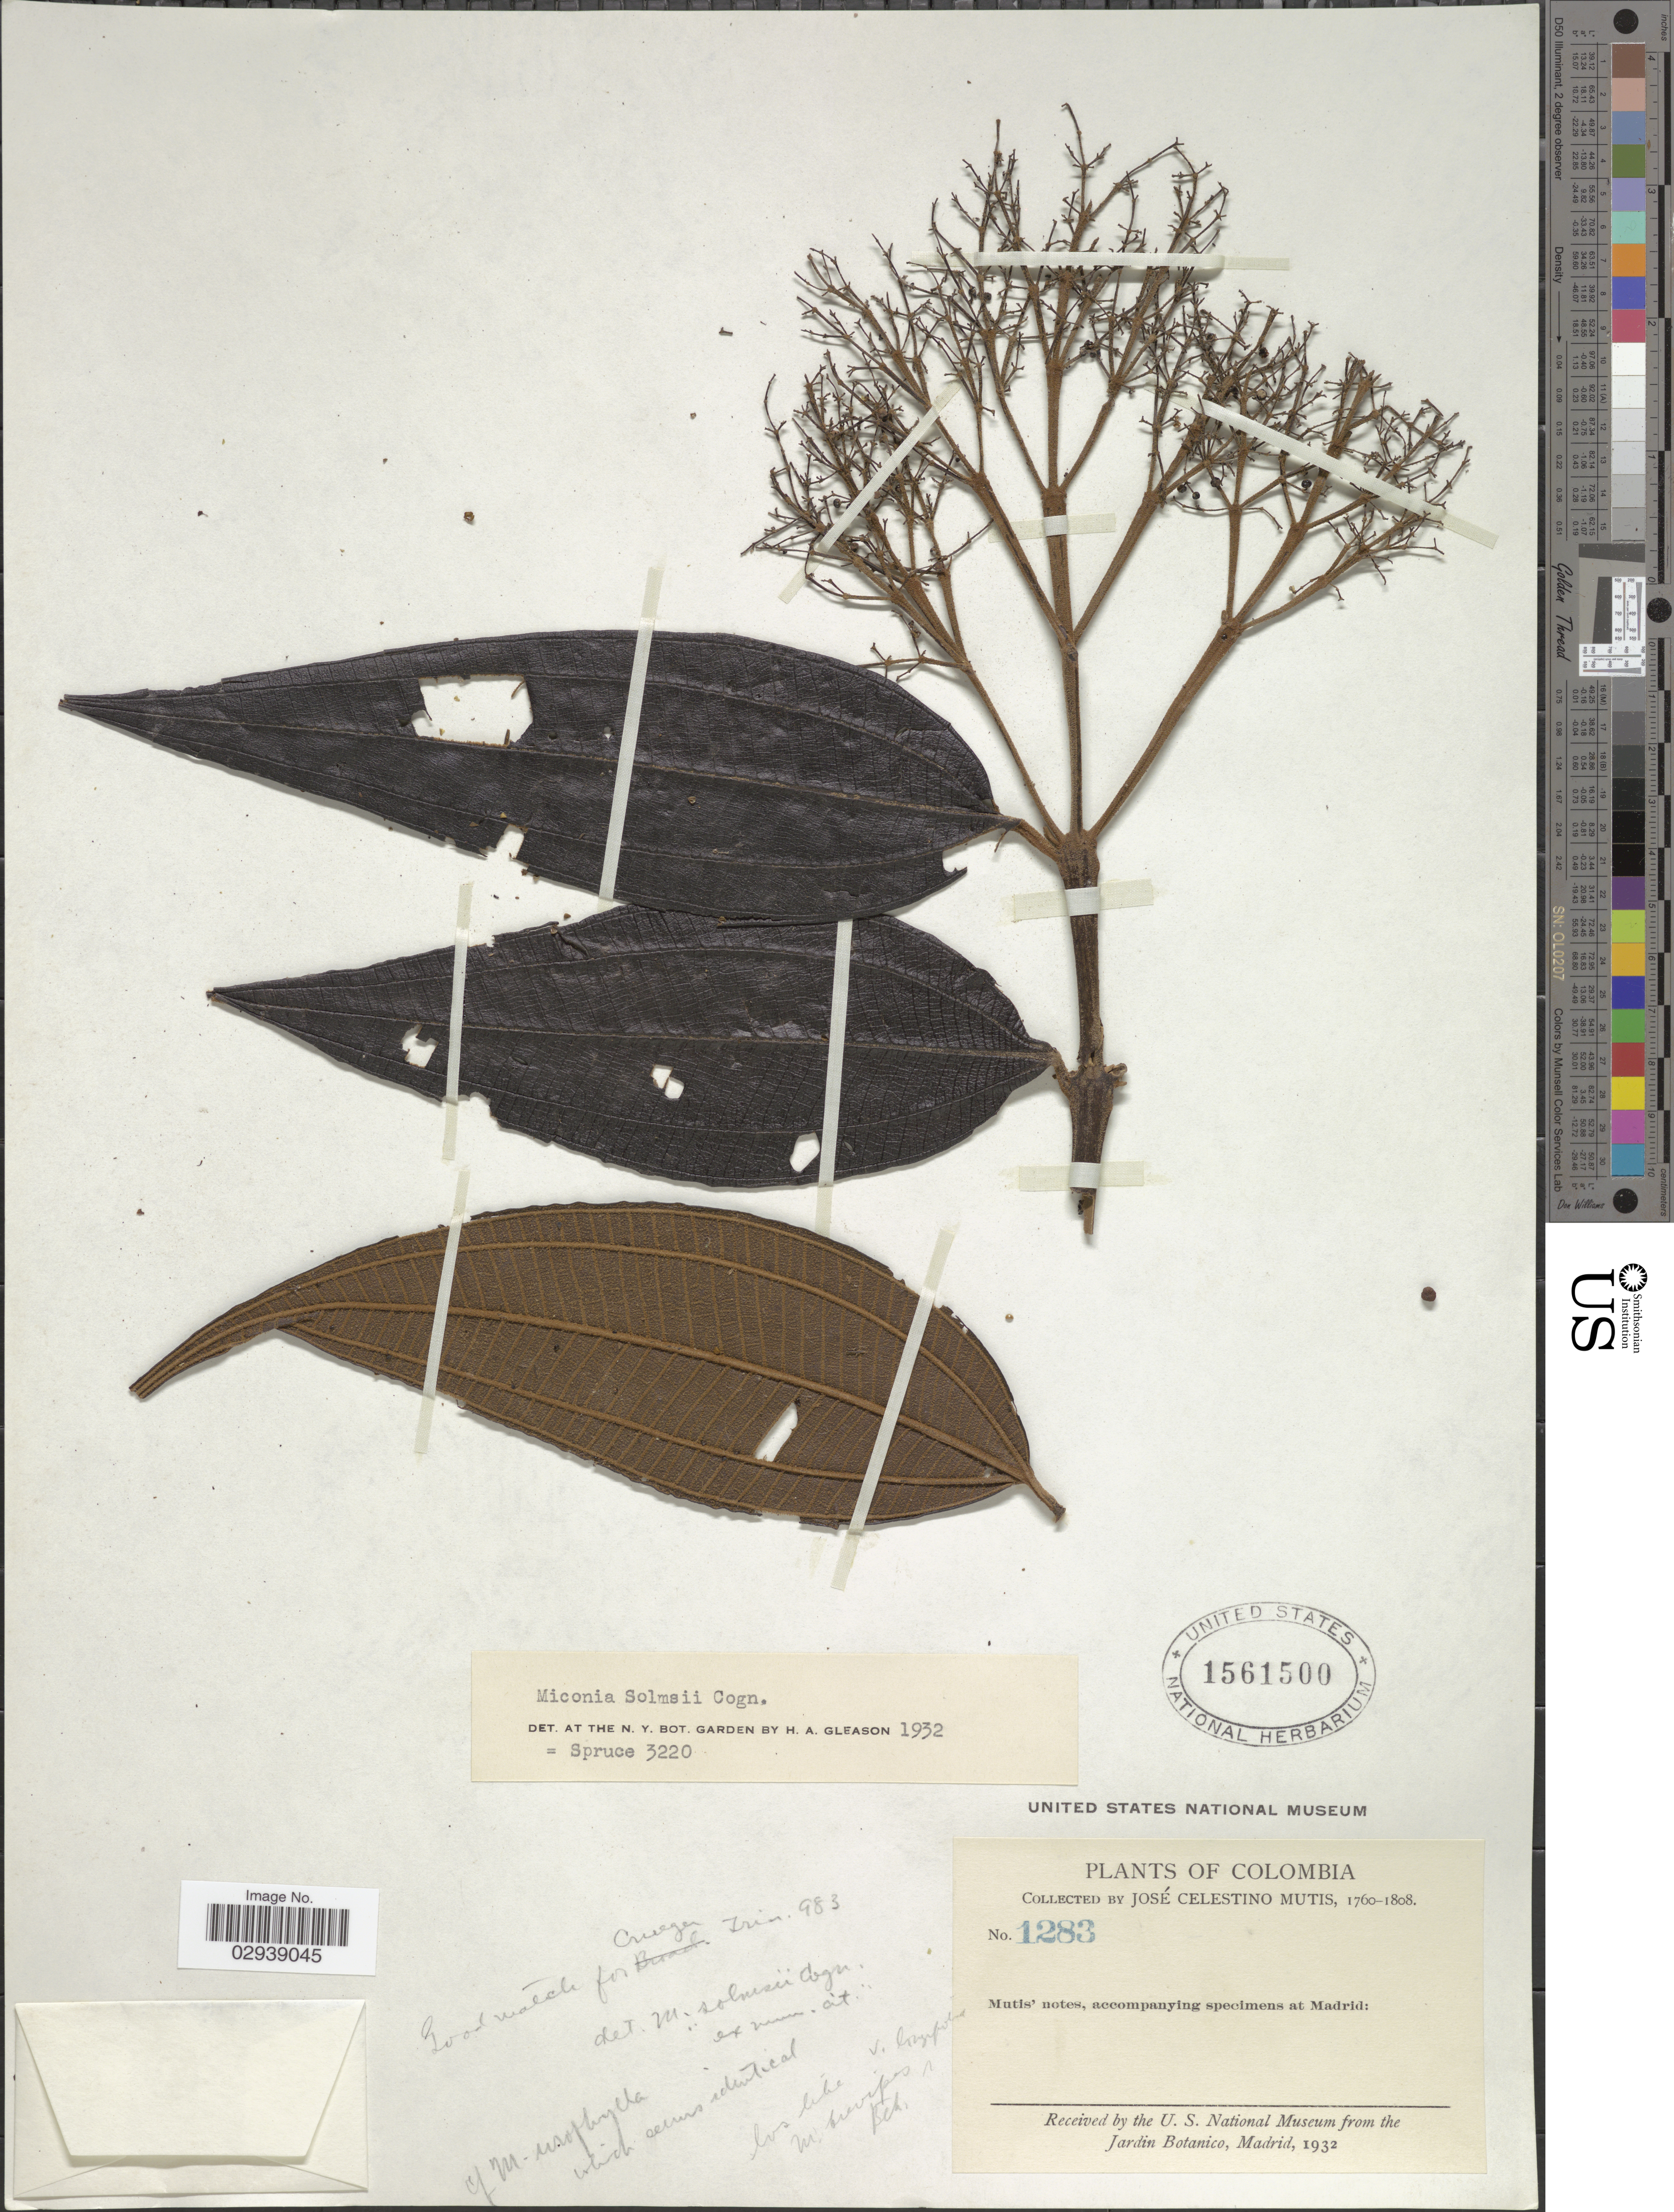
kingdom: Plantae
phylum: Tracheophyta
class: Magnoliopsida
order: Myrtales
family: Melastomataceae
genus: Miconia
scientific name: Miconia solmsii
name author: Cogn.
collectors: J. C. B. Mutis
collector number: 1283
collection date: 1760/1808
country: Colombia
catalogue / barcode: US 1561500